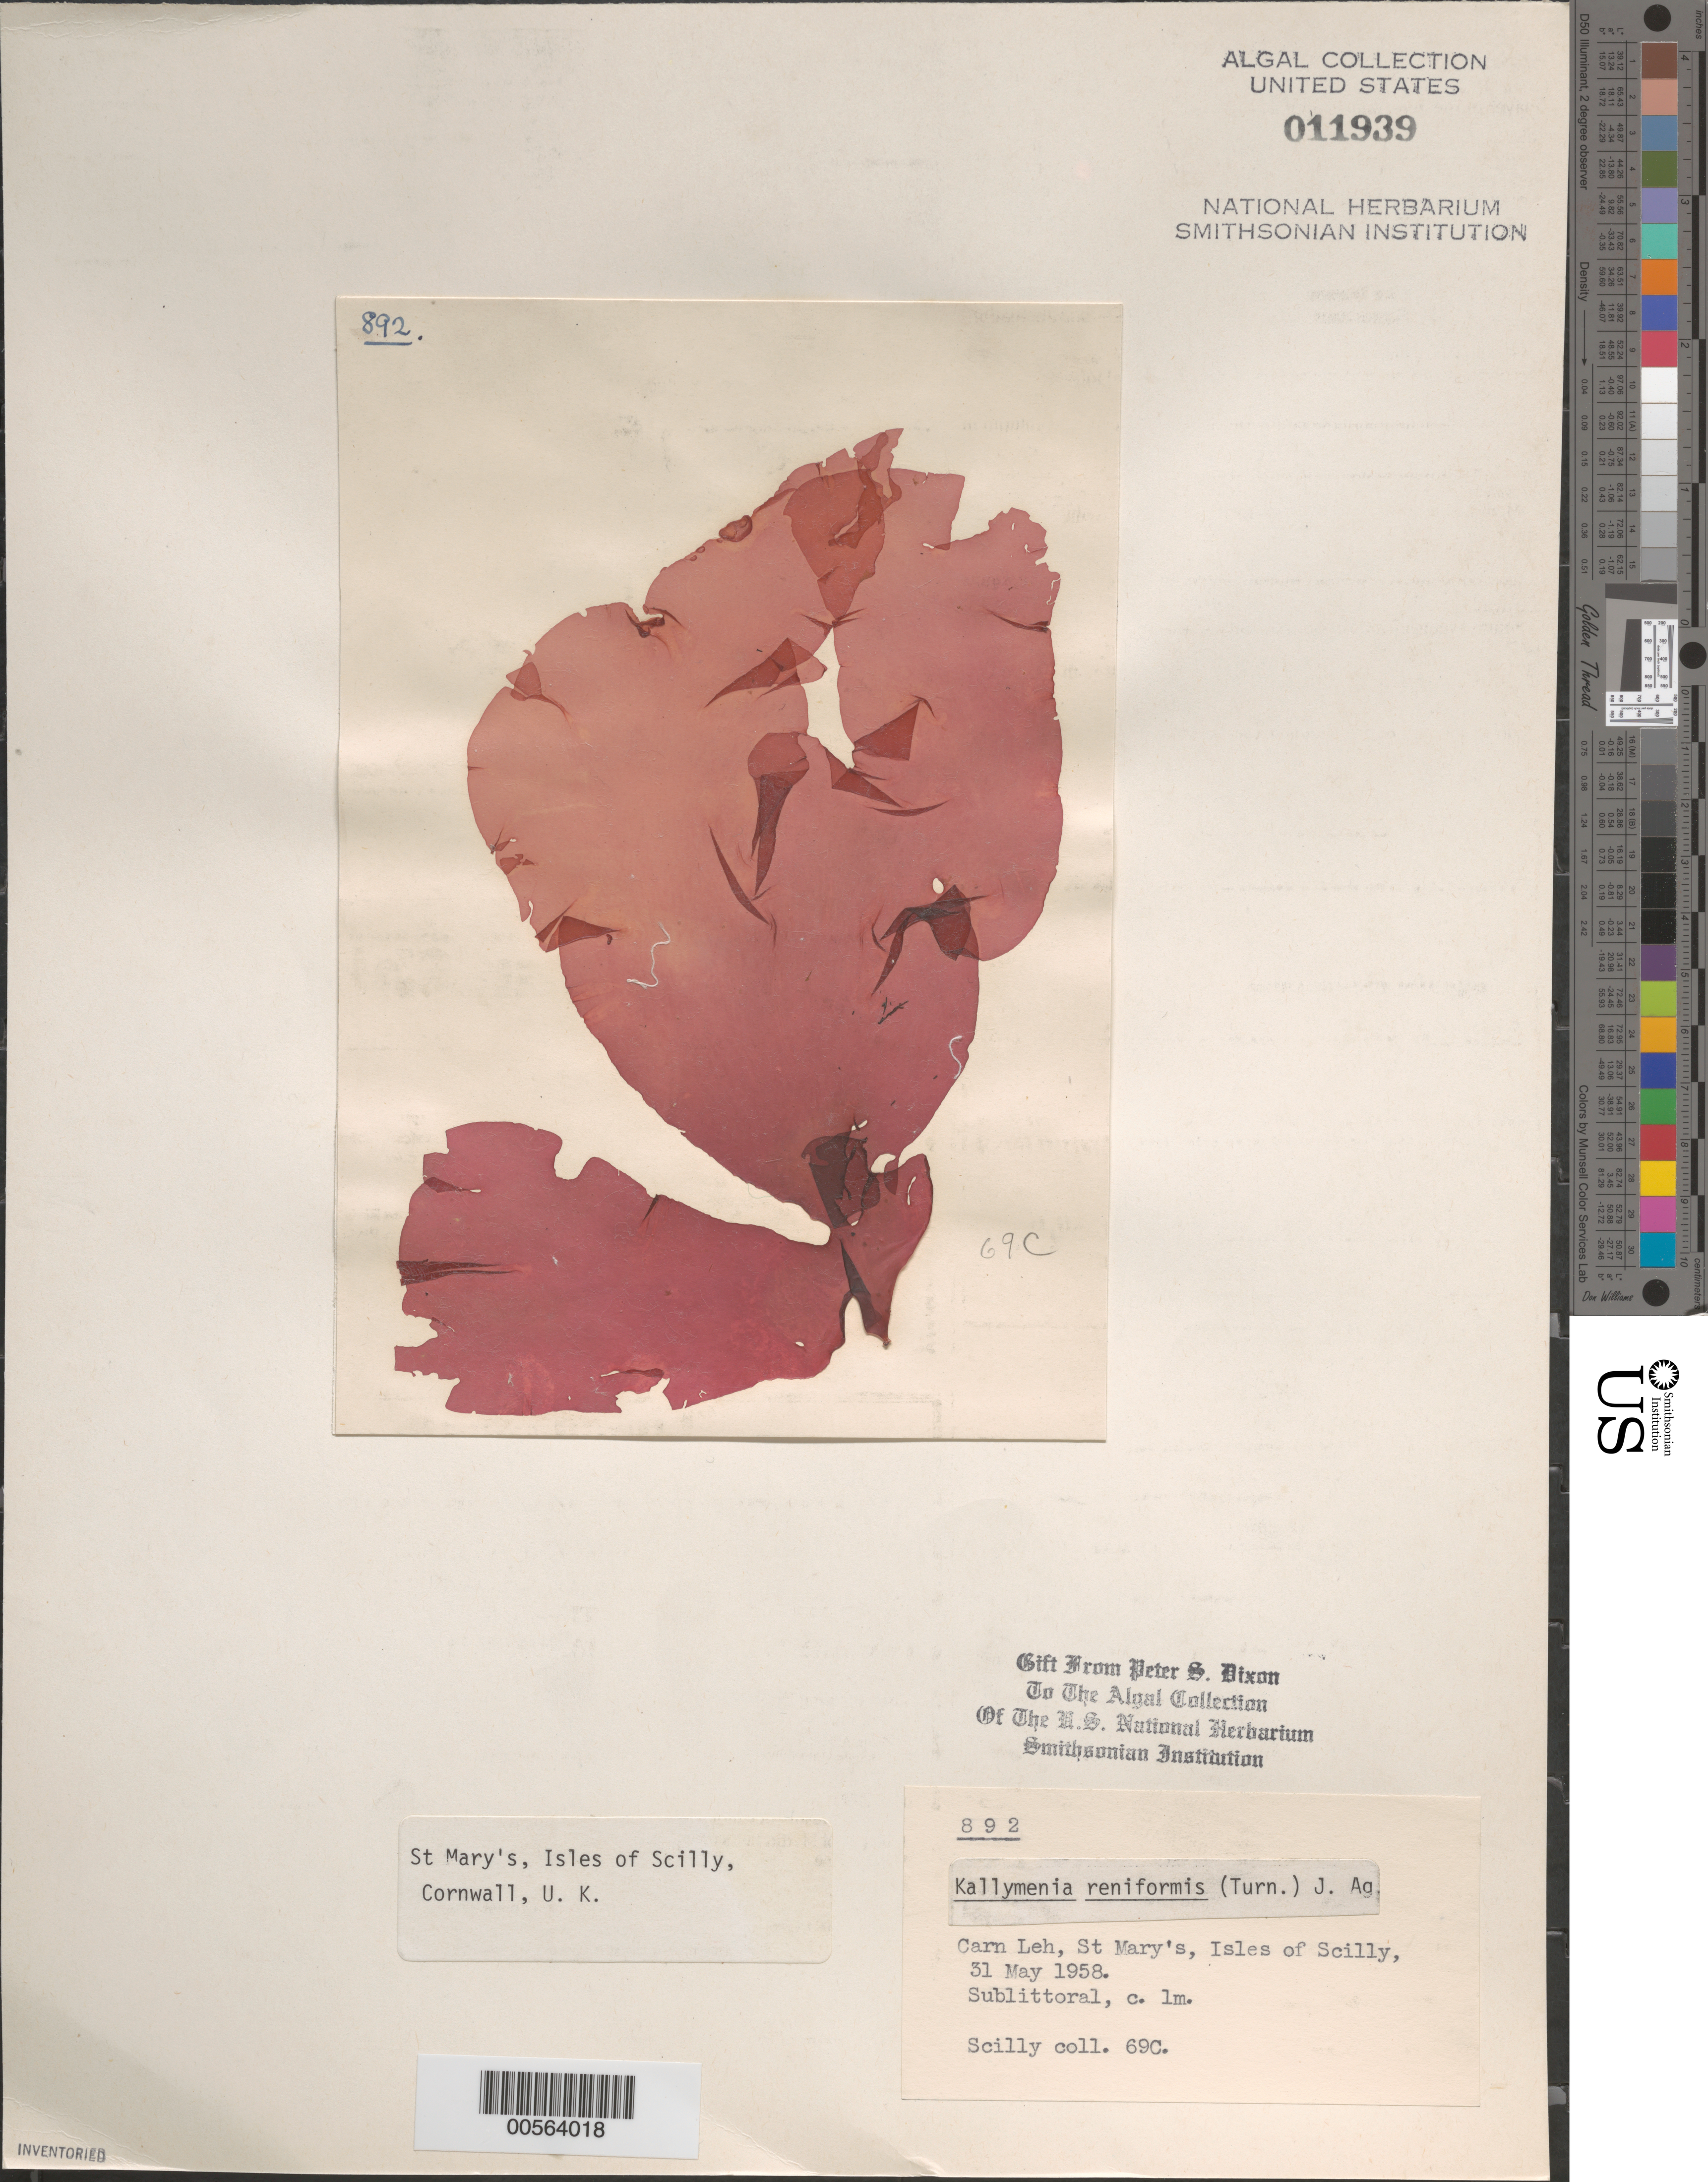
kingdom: Plantae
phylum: Rhodophyta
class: Florideophyceae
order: Gigartinales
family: Kallymeniaceae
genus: Kallymenia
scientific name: Kallymenia reniformis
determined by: Dixon, P. S.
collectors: P. S. Dixon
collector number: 69c & PSD 892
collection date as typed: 31 May 1958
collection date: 1958-05-31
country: United Kingdom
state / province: England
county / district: Council of the Isles of Scilly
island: St. Mary's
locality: Carn Leh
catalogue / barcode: US 11939